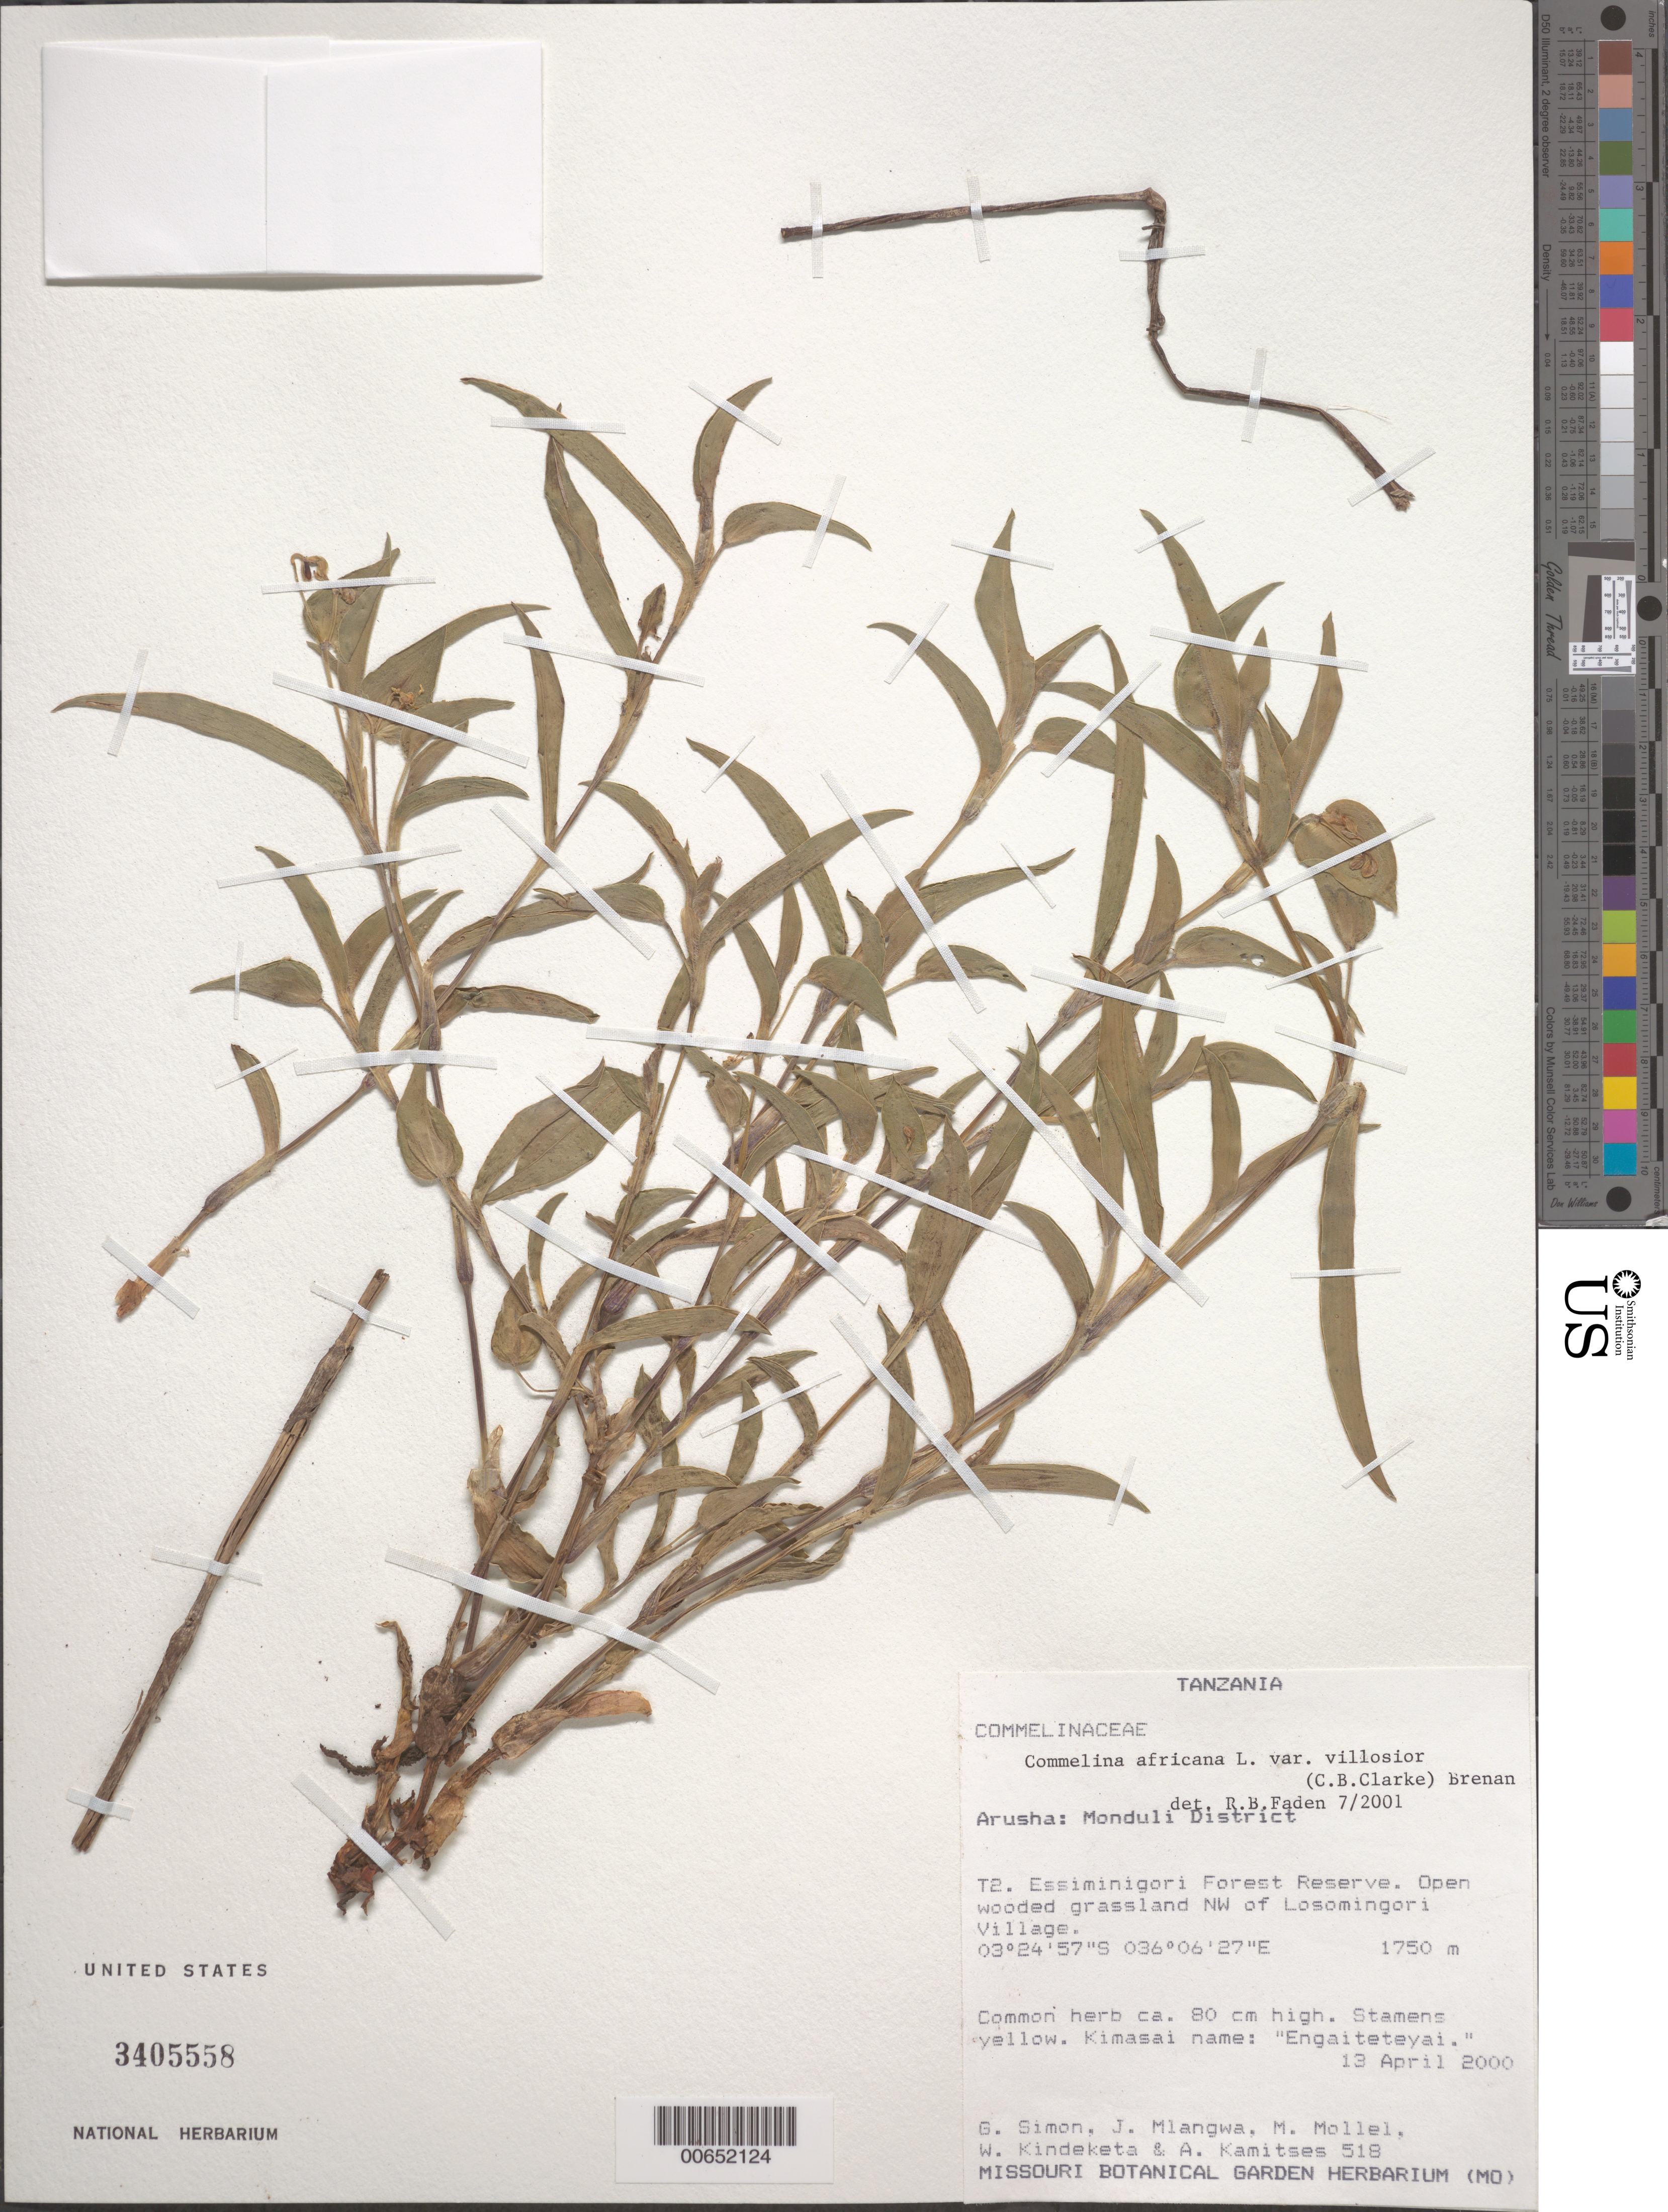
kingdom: Plantae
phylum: Tracheophyta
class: Liliopsida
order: Commelinales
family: Commelinaceae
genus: Commelina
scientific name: Commelina africana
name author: L.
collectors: G. Simon, J. Mlangwa, M. Mollel, W. Kindeketa & A. Kamitses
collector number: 518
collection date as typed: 13 04 2000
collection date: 2000-04-13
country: Tanzania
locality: Arusha, monduli dist., t2, essiminigori forest reserve, nw losomingori village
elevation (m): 1750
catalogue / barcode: US 3405558